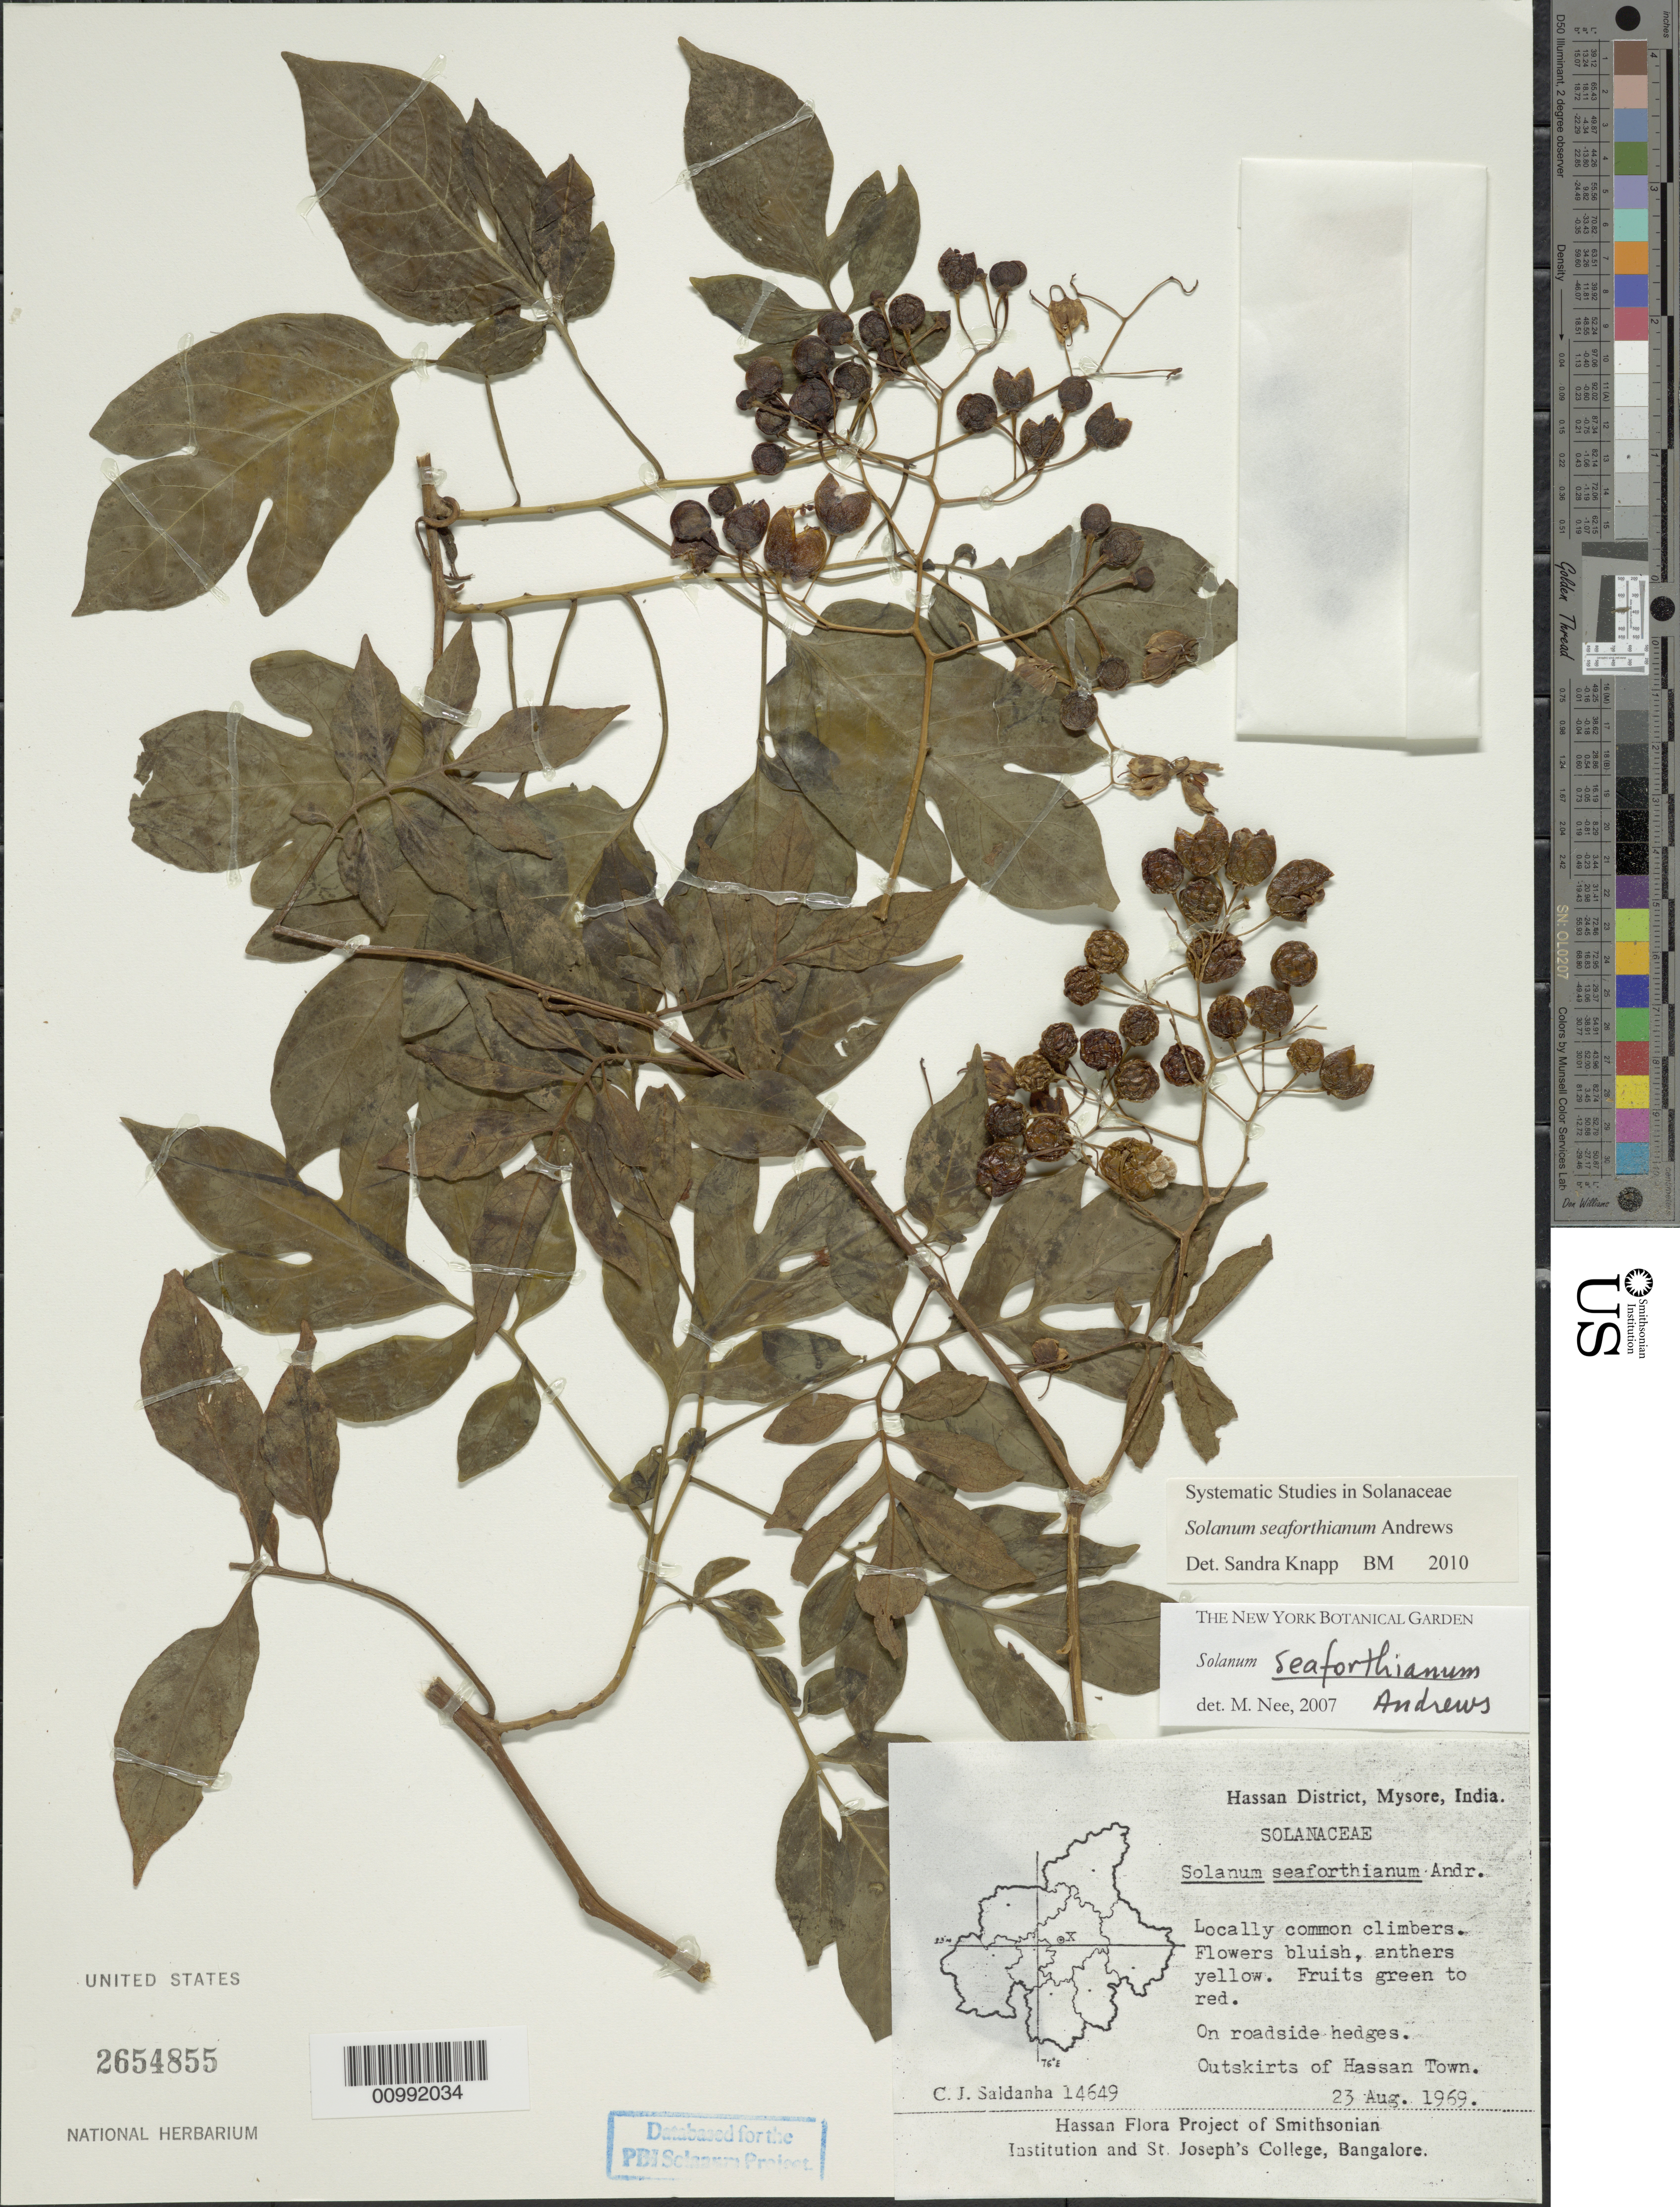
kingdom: Plantae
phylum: Tracheophyta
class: Magnoliopsida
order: Solanales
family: Solanaceae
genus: Solanum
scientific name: Solanum seaforthianum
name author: Andrews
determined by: Knapp, S. D.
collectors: C. J. Saldanha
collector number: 14649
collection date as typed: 23 Aug 1969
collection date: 1969-08-23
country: India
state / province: Karnataka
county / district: Mysore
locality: outskirts of town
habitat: roadside hedges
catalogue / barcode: US 2654855